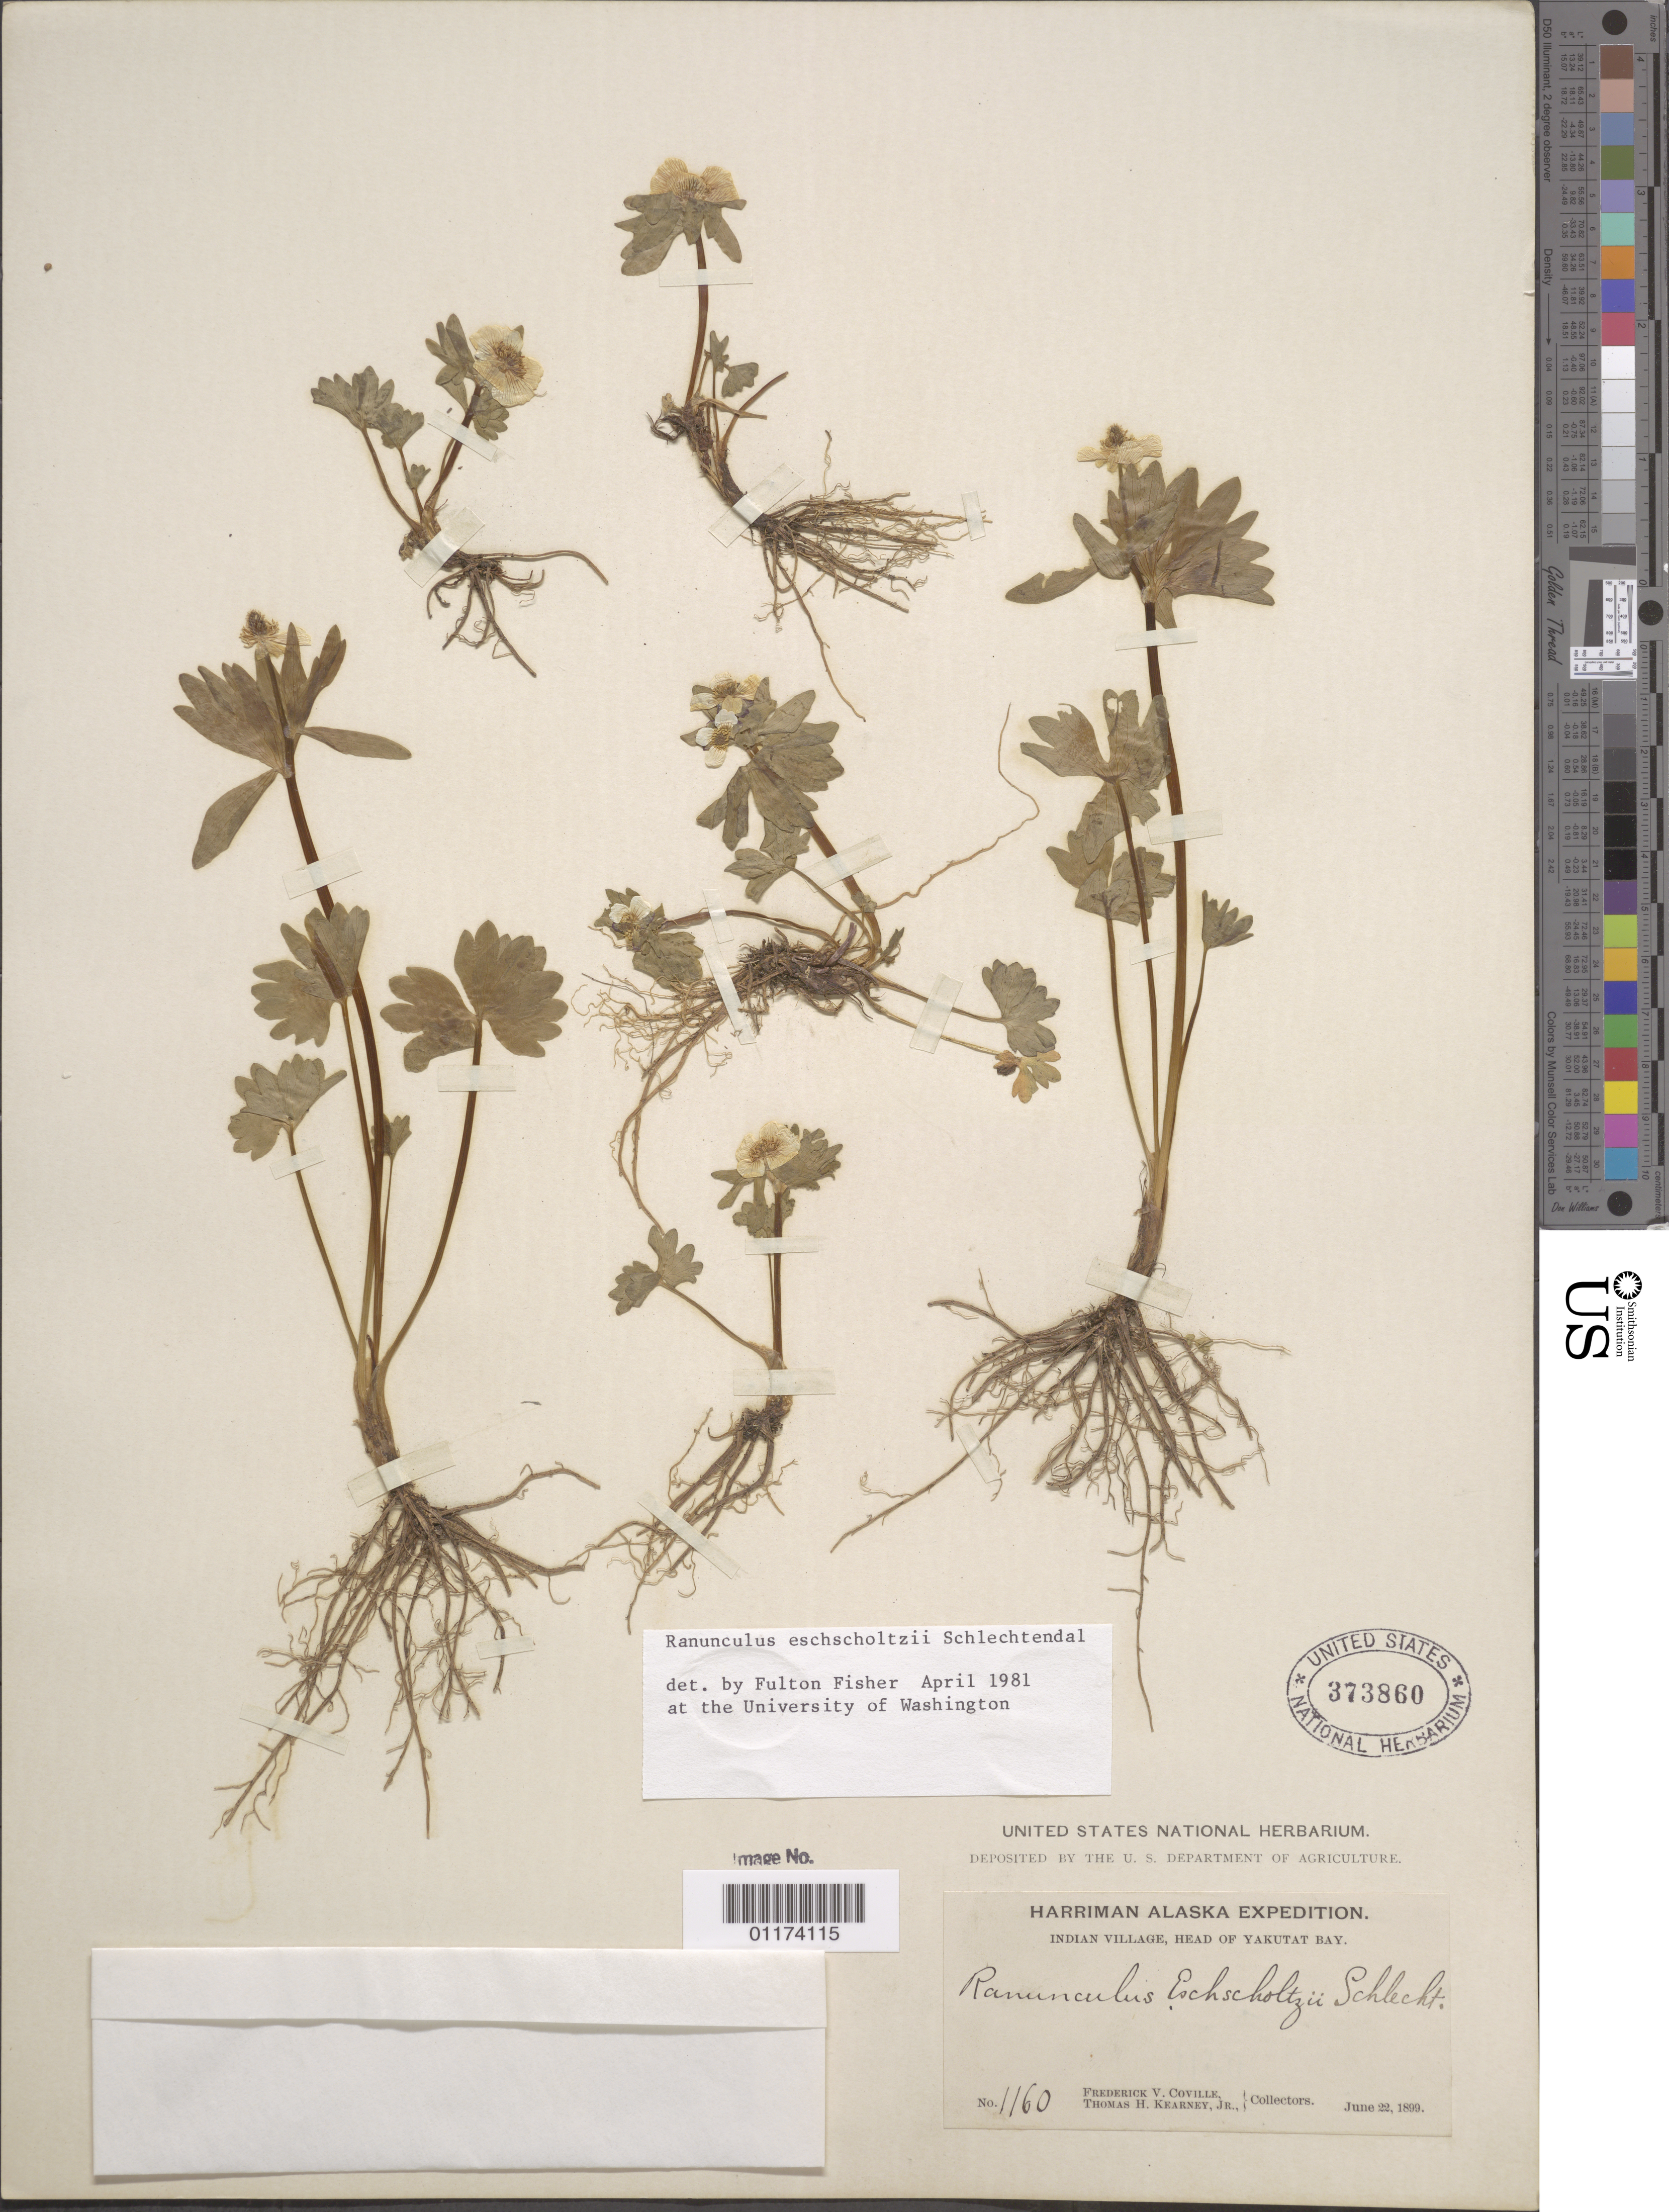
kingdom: Plantae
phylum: Tracheophyta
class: Magnoliopsida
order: Ranunculales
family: Ranunculaceae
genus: Ranunculus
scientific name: Ranunculus eschscholtzii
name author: Schltdl.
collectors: F. V. Coville & T. H. Kearney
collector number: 1160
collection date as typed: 22 Jun 1899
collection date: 1899-06-22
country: United States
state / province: Alaska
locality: Indian Village, Head of Yakutat Bay.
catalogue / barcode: US 373860